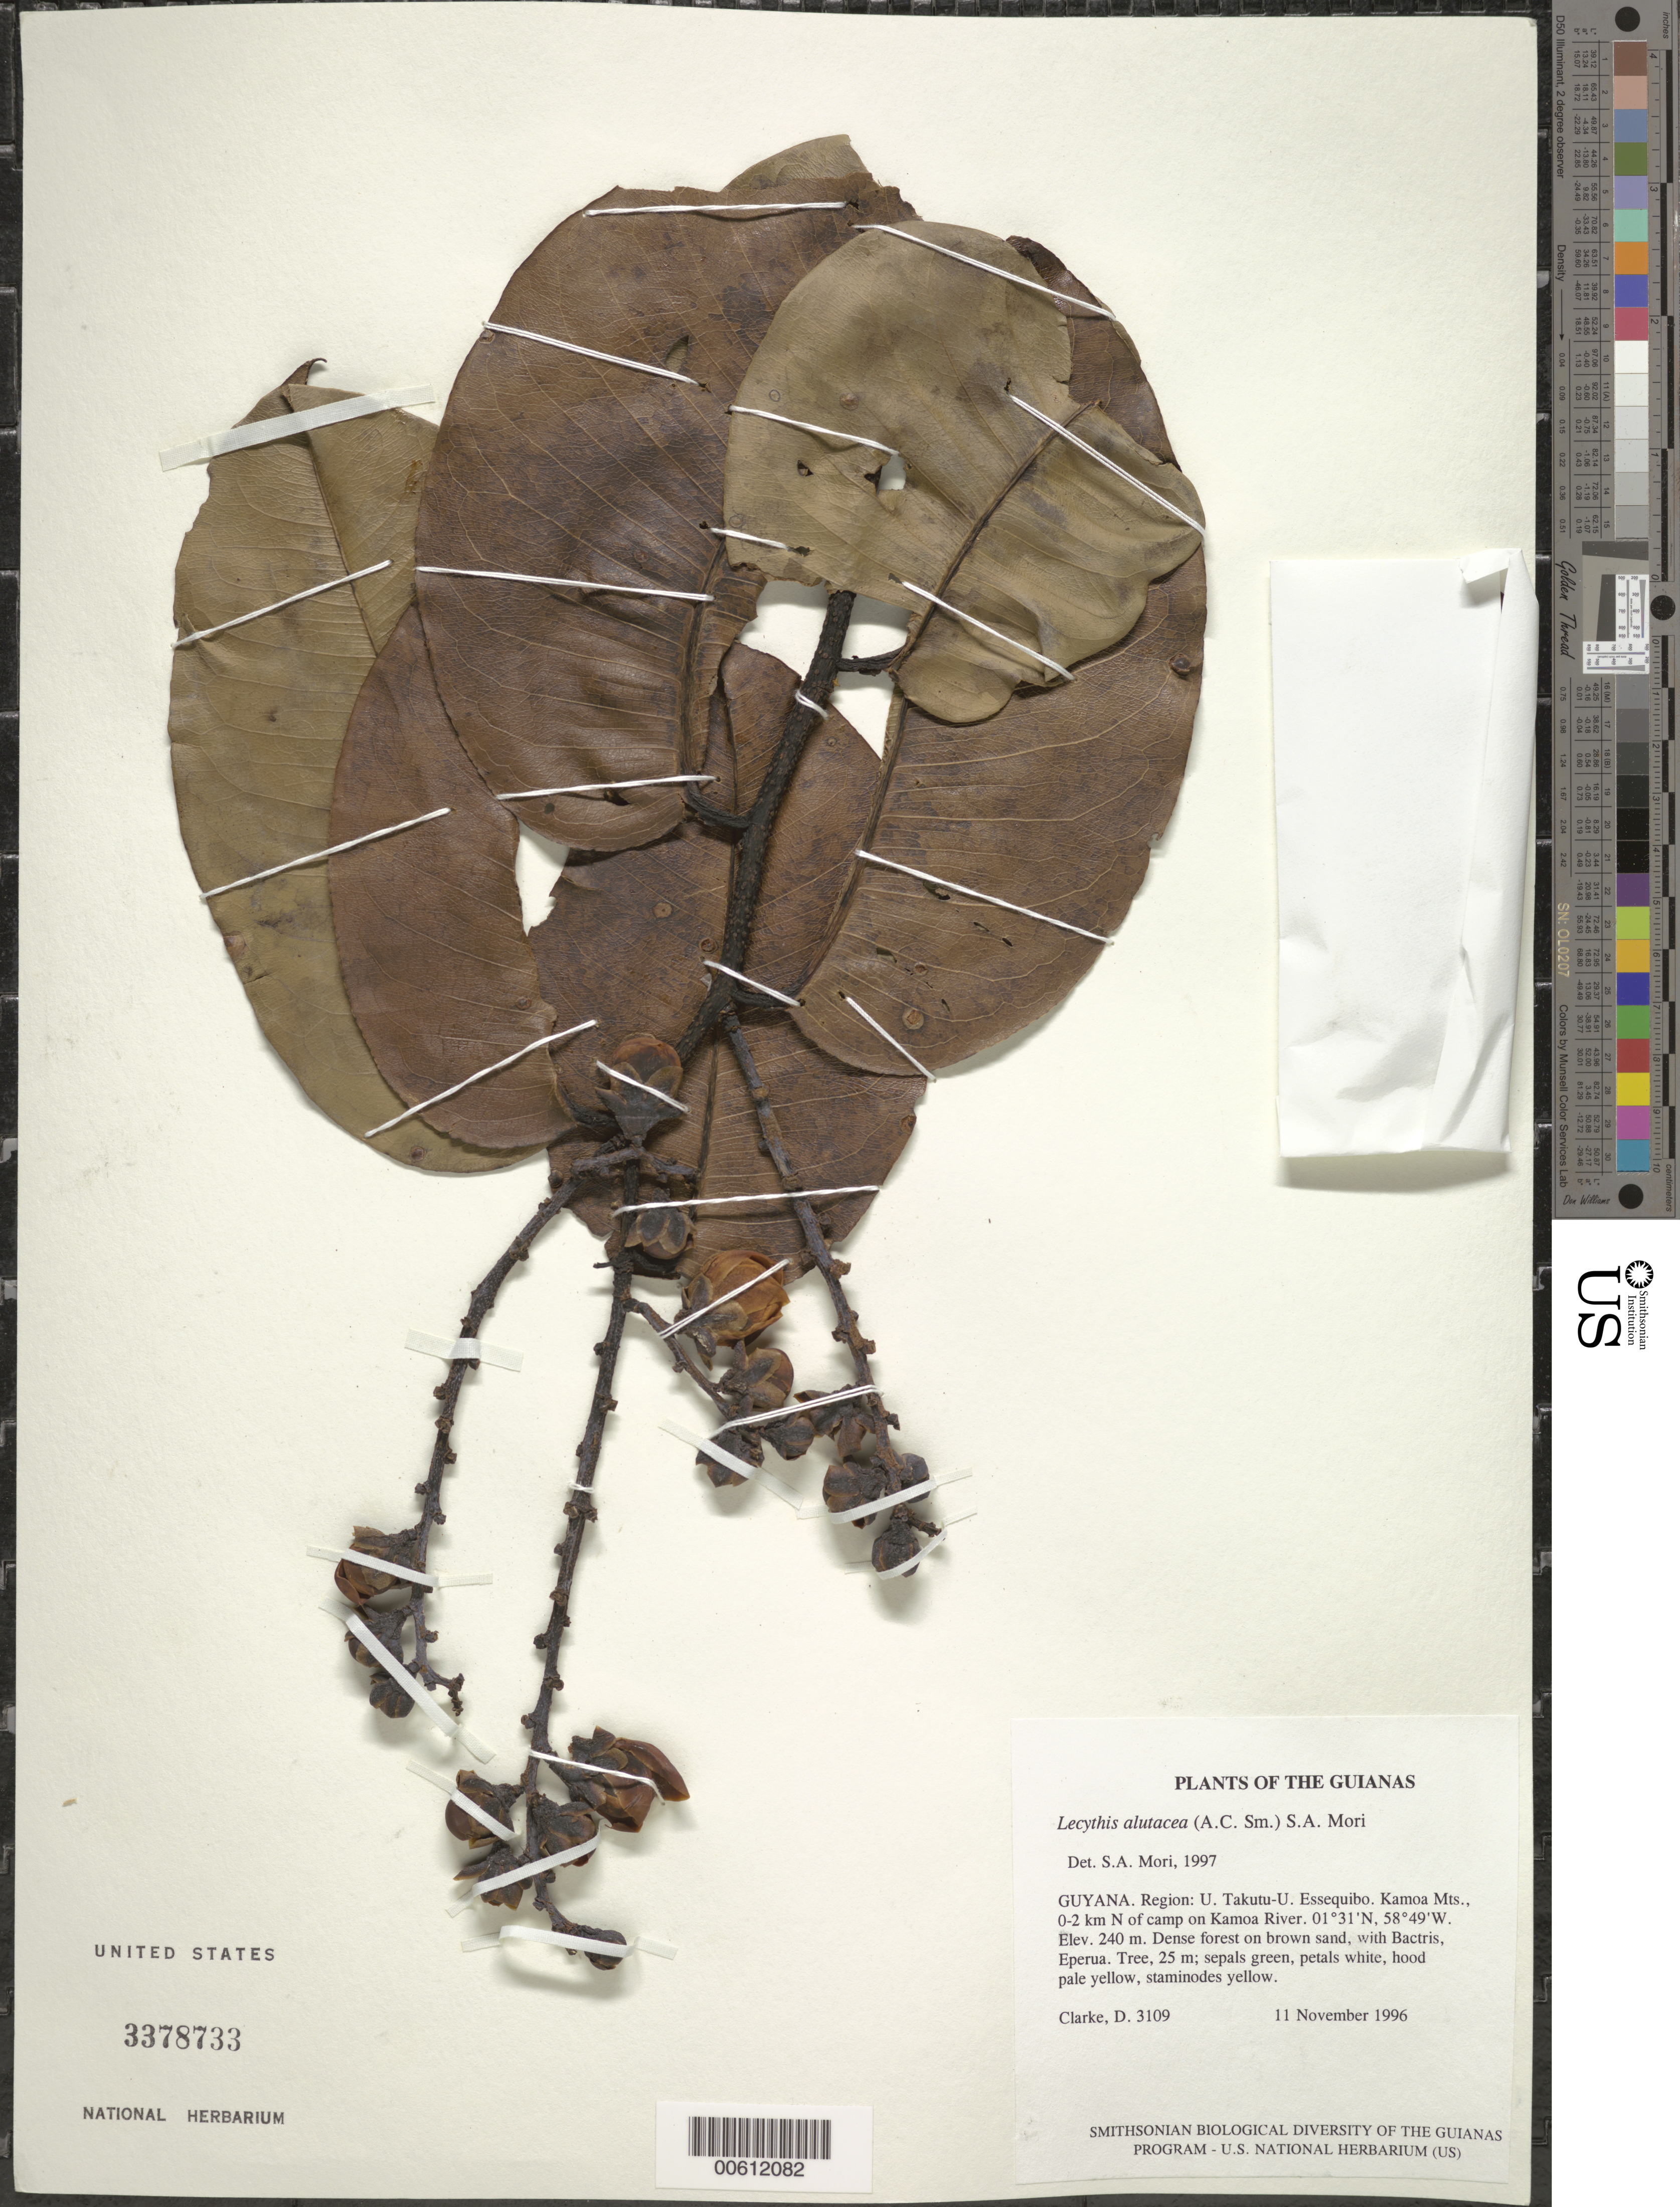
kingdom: Plantae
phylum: Tracheophyta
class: Magnoliopsida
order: Ericales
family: Lecythidaceae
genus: Lecythis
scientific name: Lecythis alutacea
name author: (A.C. Sm.) S.A. Mori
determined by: Mori, Scott A.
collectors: H. D. Clarke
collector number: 3109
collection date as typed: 11 November 1996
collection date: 1996-11-11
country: Guyana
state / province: U. Takutu-U. Essequibo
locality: Kamoa Mts., 0-2 km N of camp on Kamoa River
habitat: Dense forest on brown sand, with Bactris, Eperua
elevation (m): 240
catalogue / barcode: US 3378733